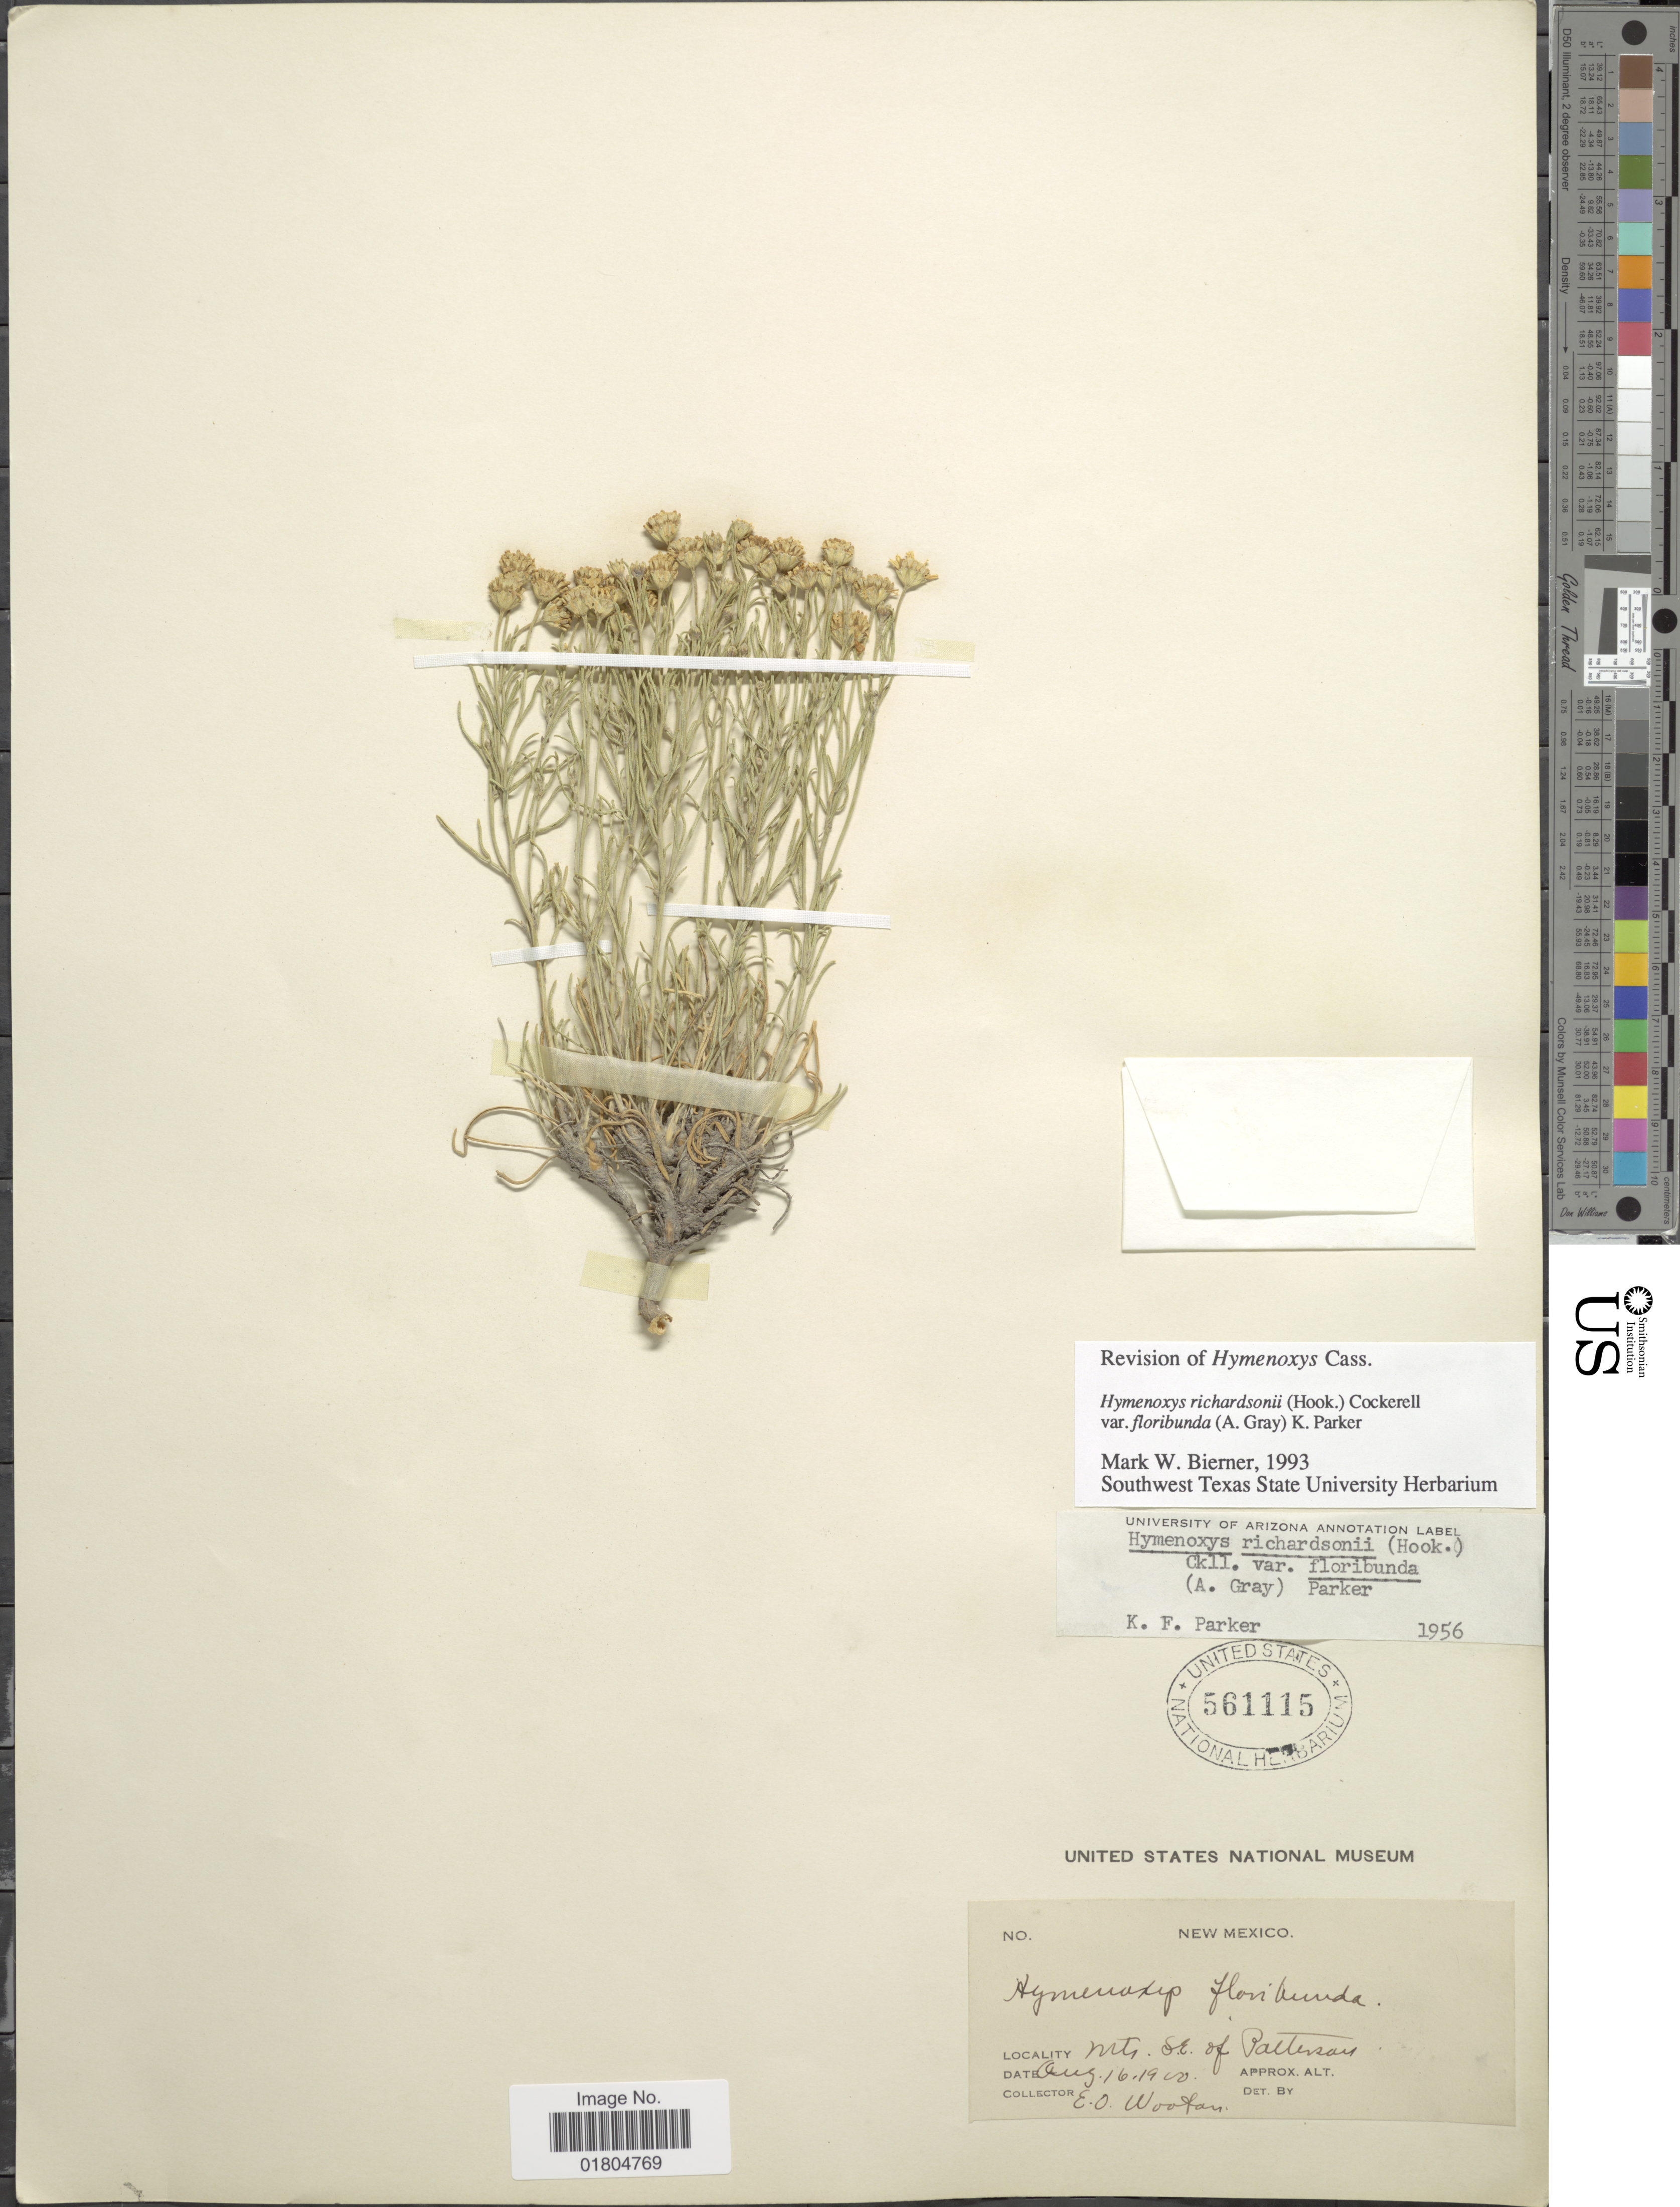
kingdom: Plantae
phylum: Tracheophyta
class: Magnoliopsida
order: Asterales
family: Asteraceae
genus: Hymenoxys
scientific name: Hymenoxys richardsonii var. floribunda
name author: (A. Gray) K.F. Parker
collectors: E. O. Wooton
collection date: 1900-08-16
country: United States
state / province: New Mexico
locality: Mts. S.E. of Patterson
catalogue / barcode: US 561115